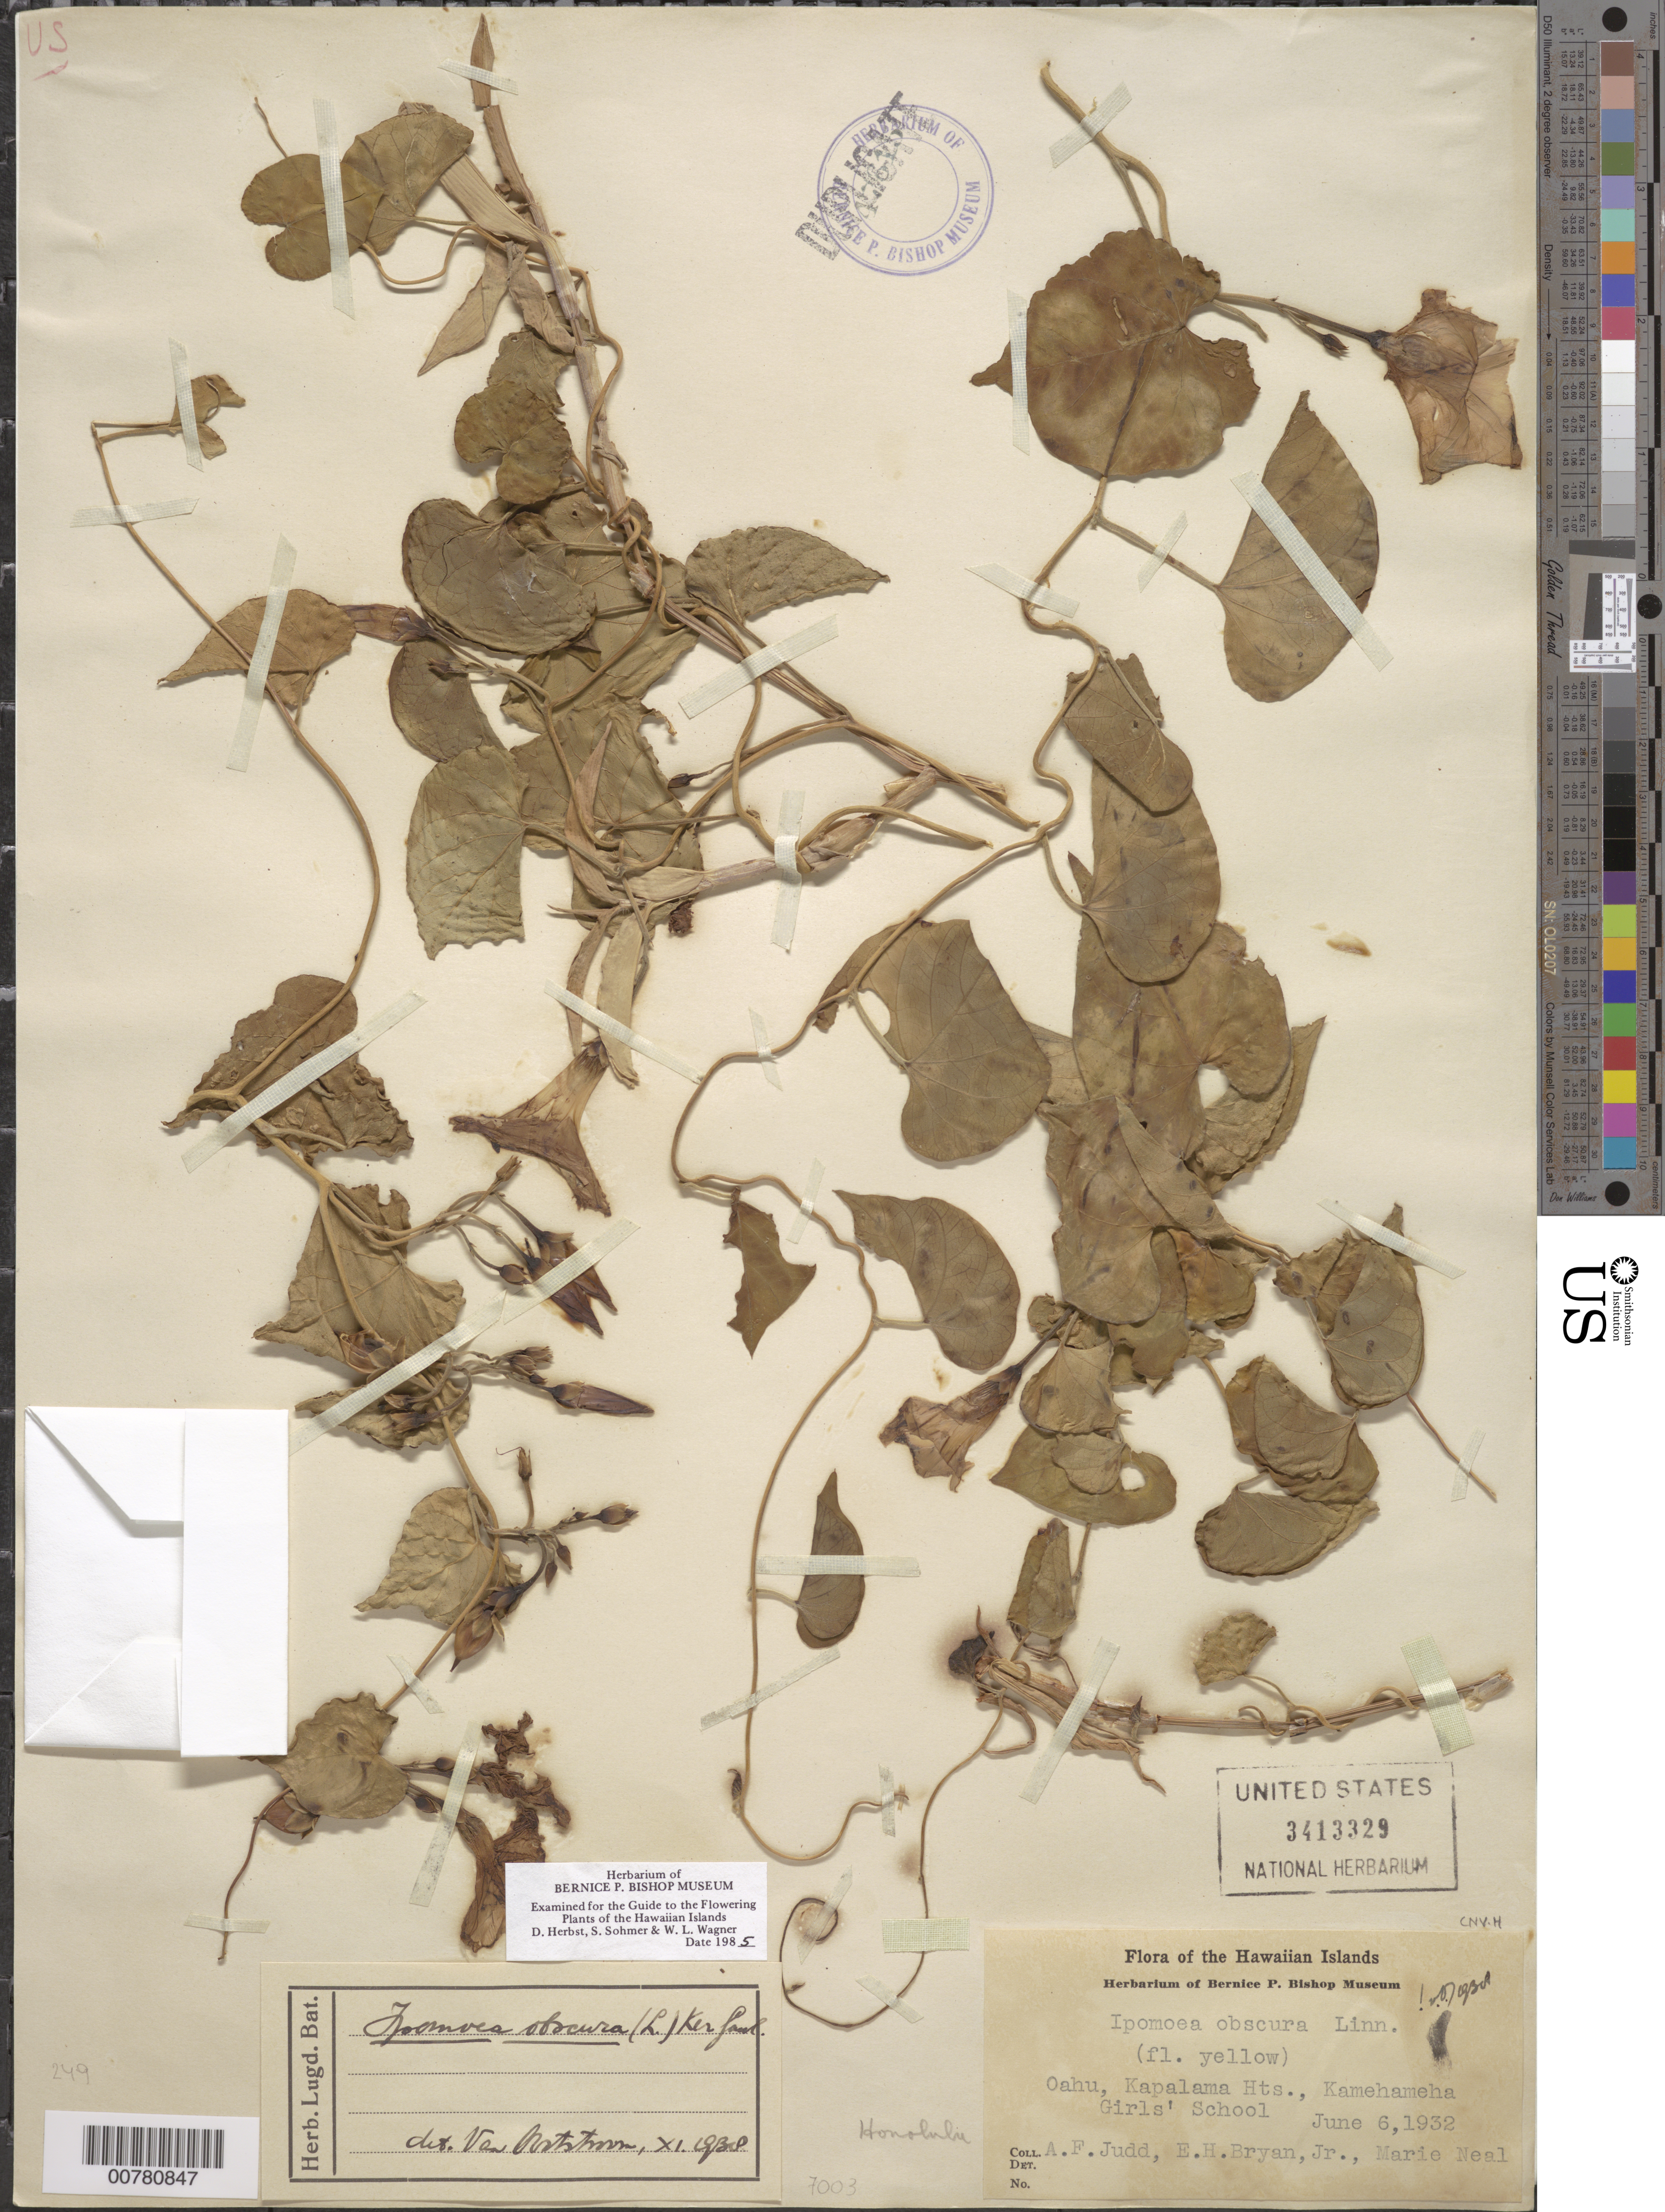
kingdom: Plantae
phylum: Tracheophyta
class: Magnoliopsida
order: Solanales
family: Convolvulaceae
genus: Ipomoea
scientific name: Ipomoea obscura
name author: (L.) Ker Gawl.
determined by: Herbst, D. R.; Sohmer, S. H.; Wagner, W. L.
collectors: A. Judd, E. Bryan Jr. & W. Ning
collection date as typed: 6 Jun 1932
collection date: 1932-06-06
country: United States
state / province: Hawaii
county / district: Honolulu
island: Oahu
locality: Kapalama Hts., Kamehameha Girls' School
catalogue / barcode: US 3413329